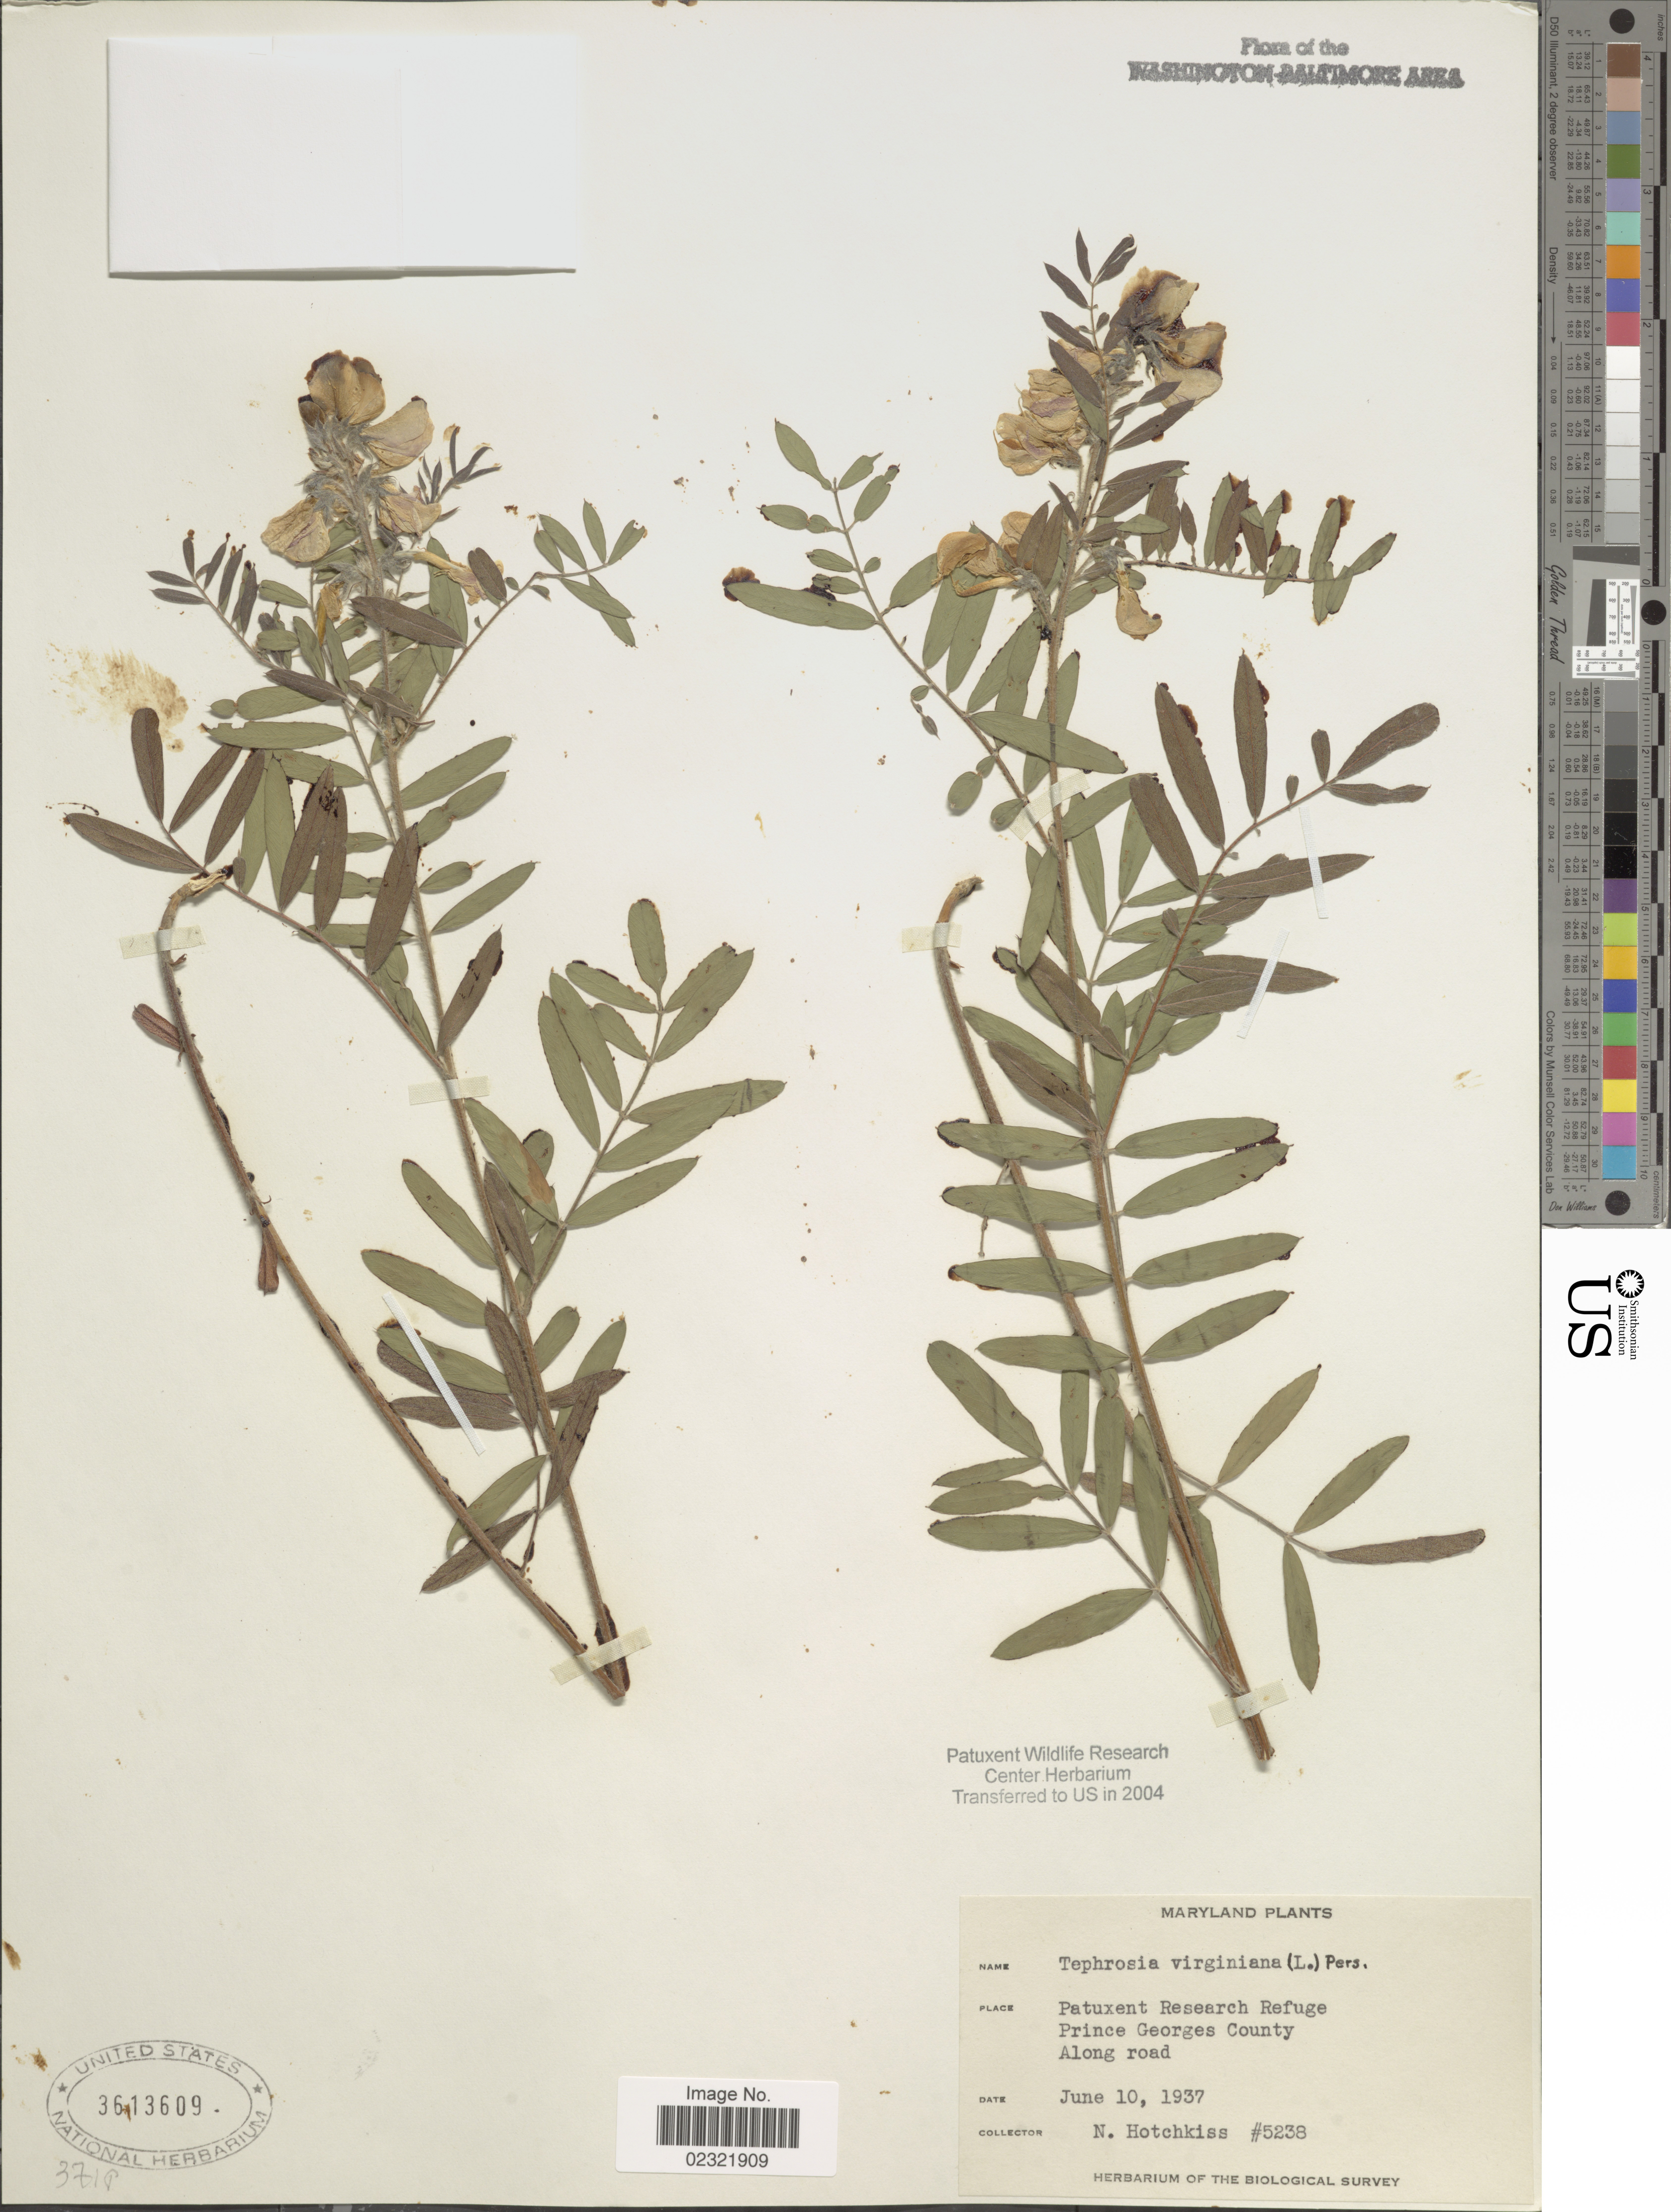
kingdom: Plantae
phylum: Tracheophyta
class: Magnoliopsida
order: Fabales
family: Fabaceae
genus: Tephrosia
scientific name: Tephrosia virginiana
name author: (L.) Pers.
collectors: N. Hotchkiss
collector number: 5238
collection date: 1937-06-10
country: United States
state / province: Maryland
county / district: Prince George's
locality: Patuxent Rerearch Refuge pronce Georges County, Along road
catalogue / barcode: US 3613609